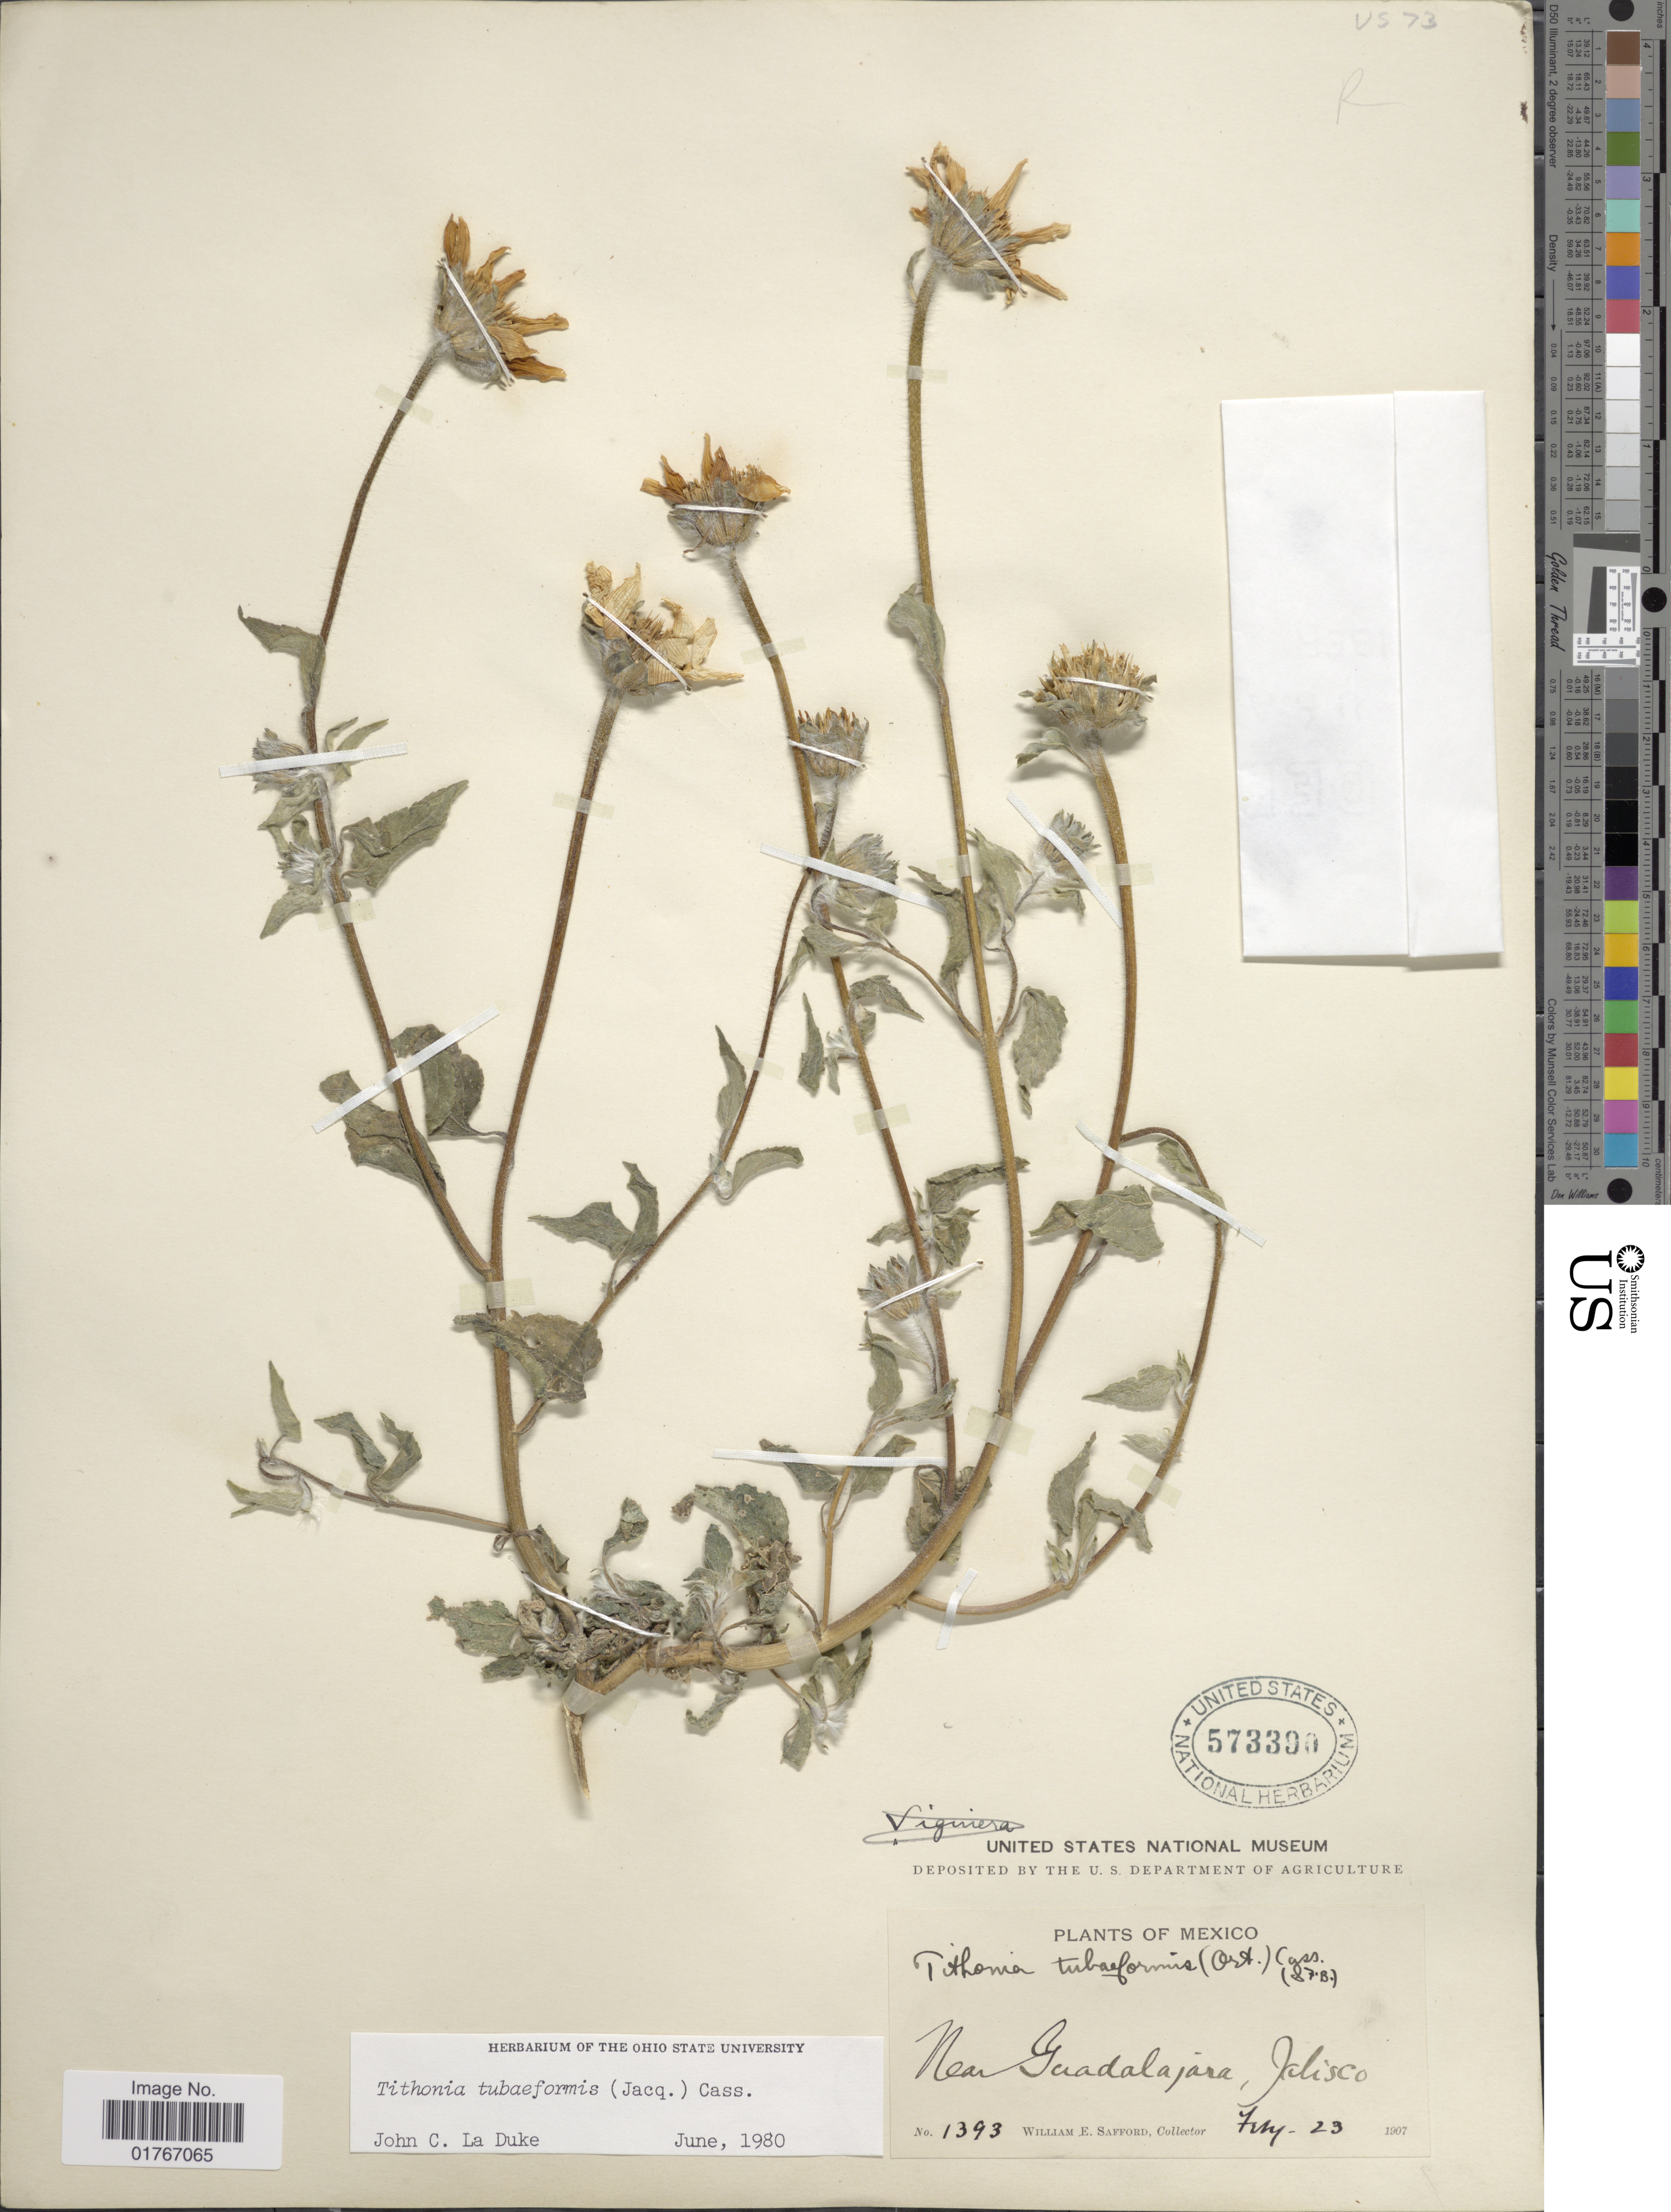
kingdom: Plantae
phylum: Tracheophyta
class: Magnoliopsida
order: Asterales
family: Asteraceae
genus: Tithonia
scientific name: Tithonia tubaeformis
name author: (Jacq.) Cass.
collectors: W. E. Safford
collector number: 1393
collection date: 1907-02-23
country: Mexico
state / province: Jalisco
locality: Near Guadalajara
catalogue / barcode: US 573390